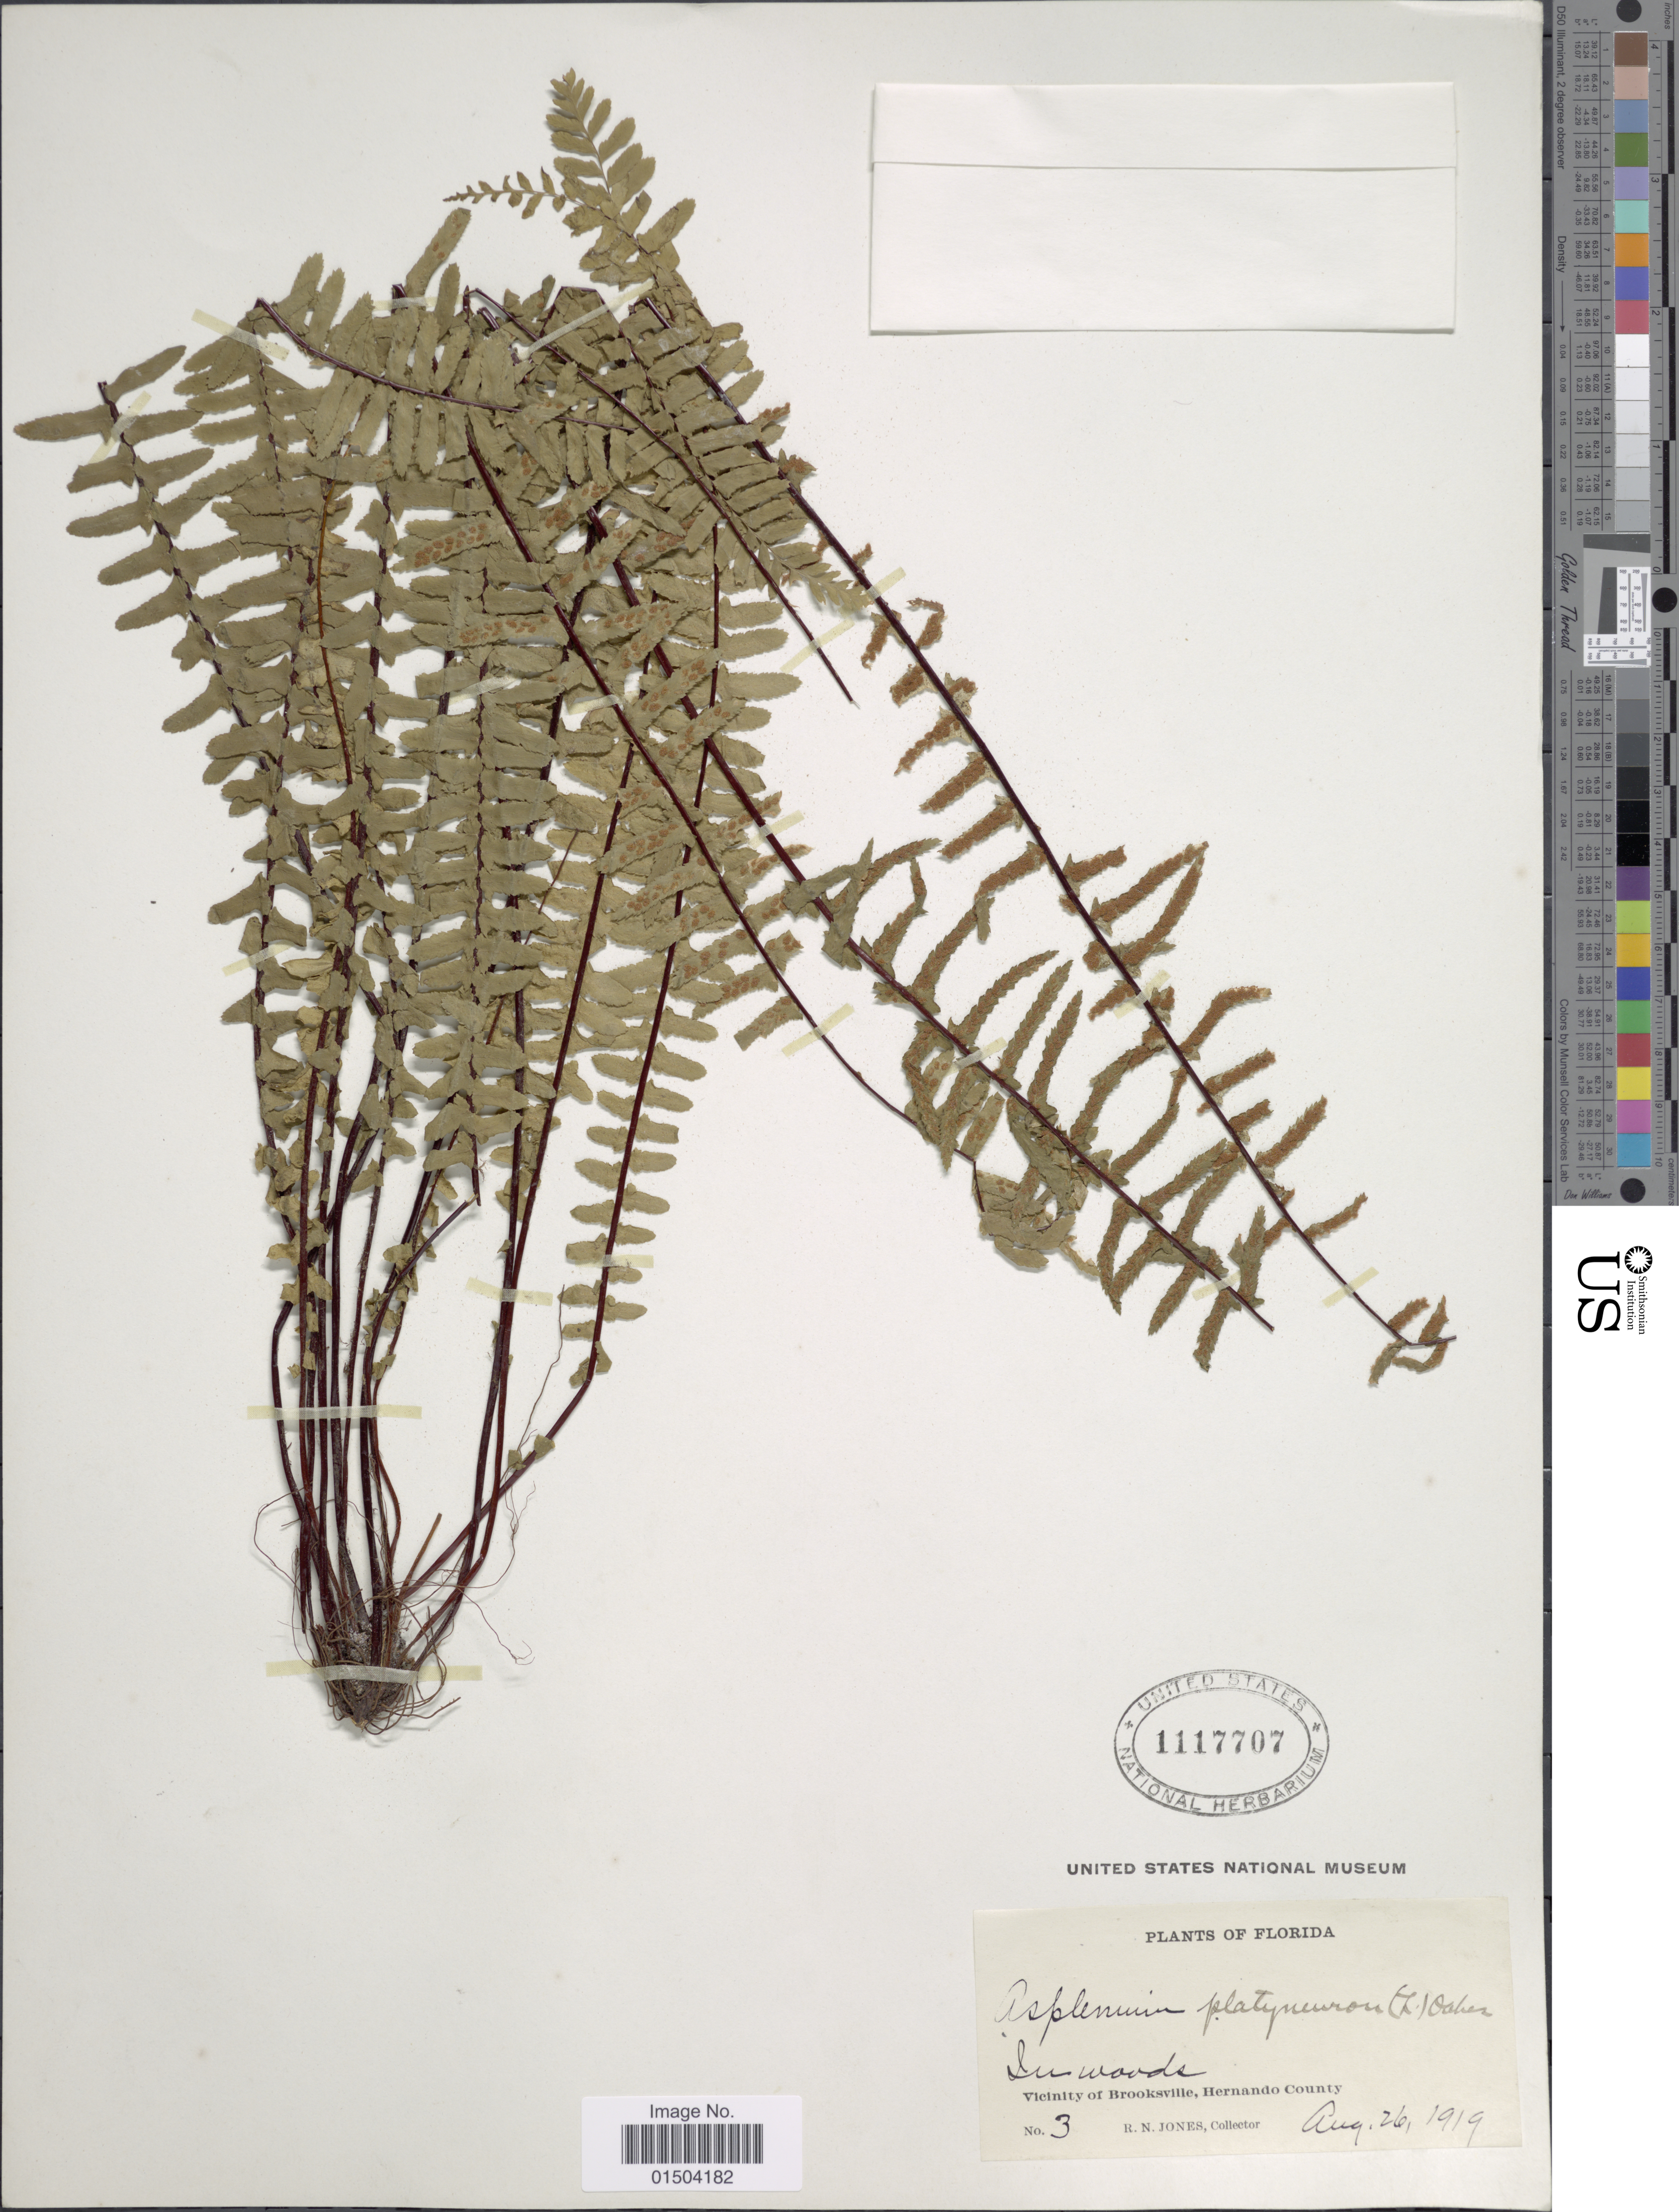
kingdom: Plantae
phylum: Tracheophyta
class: Polypodiopsida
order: Polypodiales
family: Aspleniaceae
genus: Asplenium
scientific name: Asplenium platyneuron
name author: (L.) Britton, Stearns & Poggenb.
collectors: R. N. Jones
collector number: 3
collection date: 1919-08-26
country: United States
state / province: Florida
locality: In woods. Vicinity o0f Brooksville, Hernando County.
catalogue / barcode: US 1117707